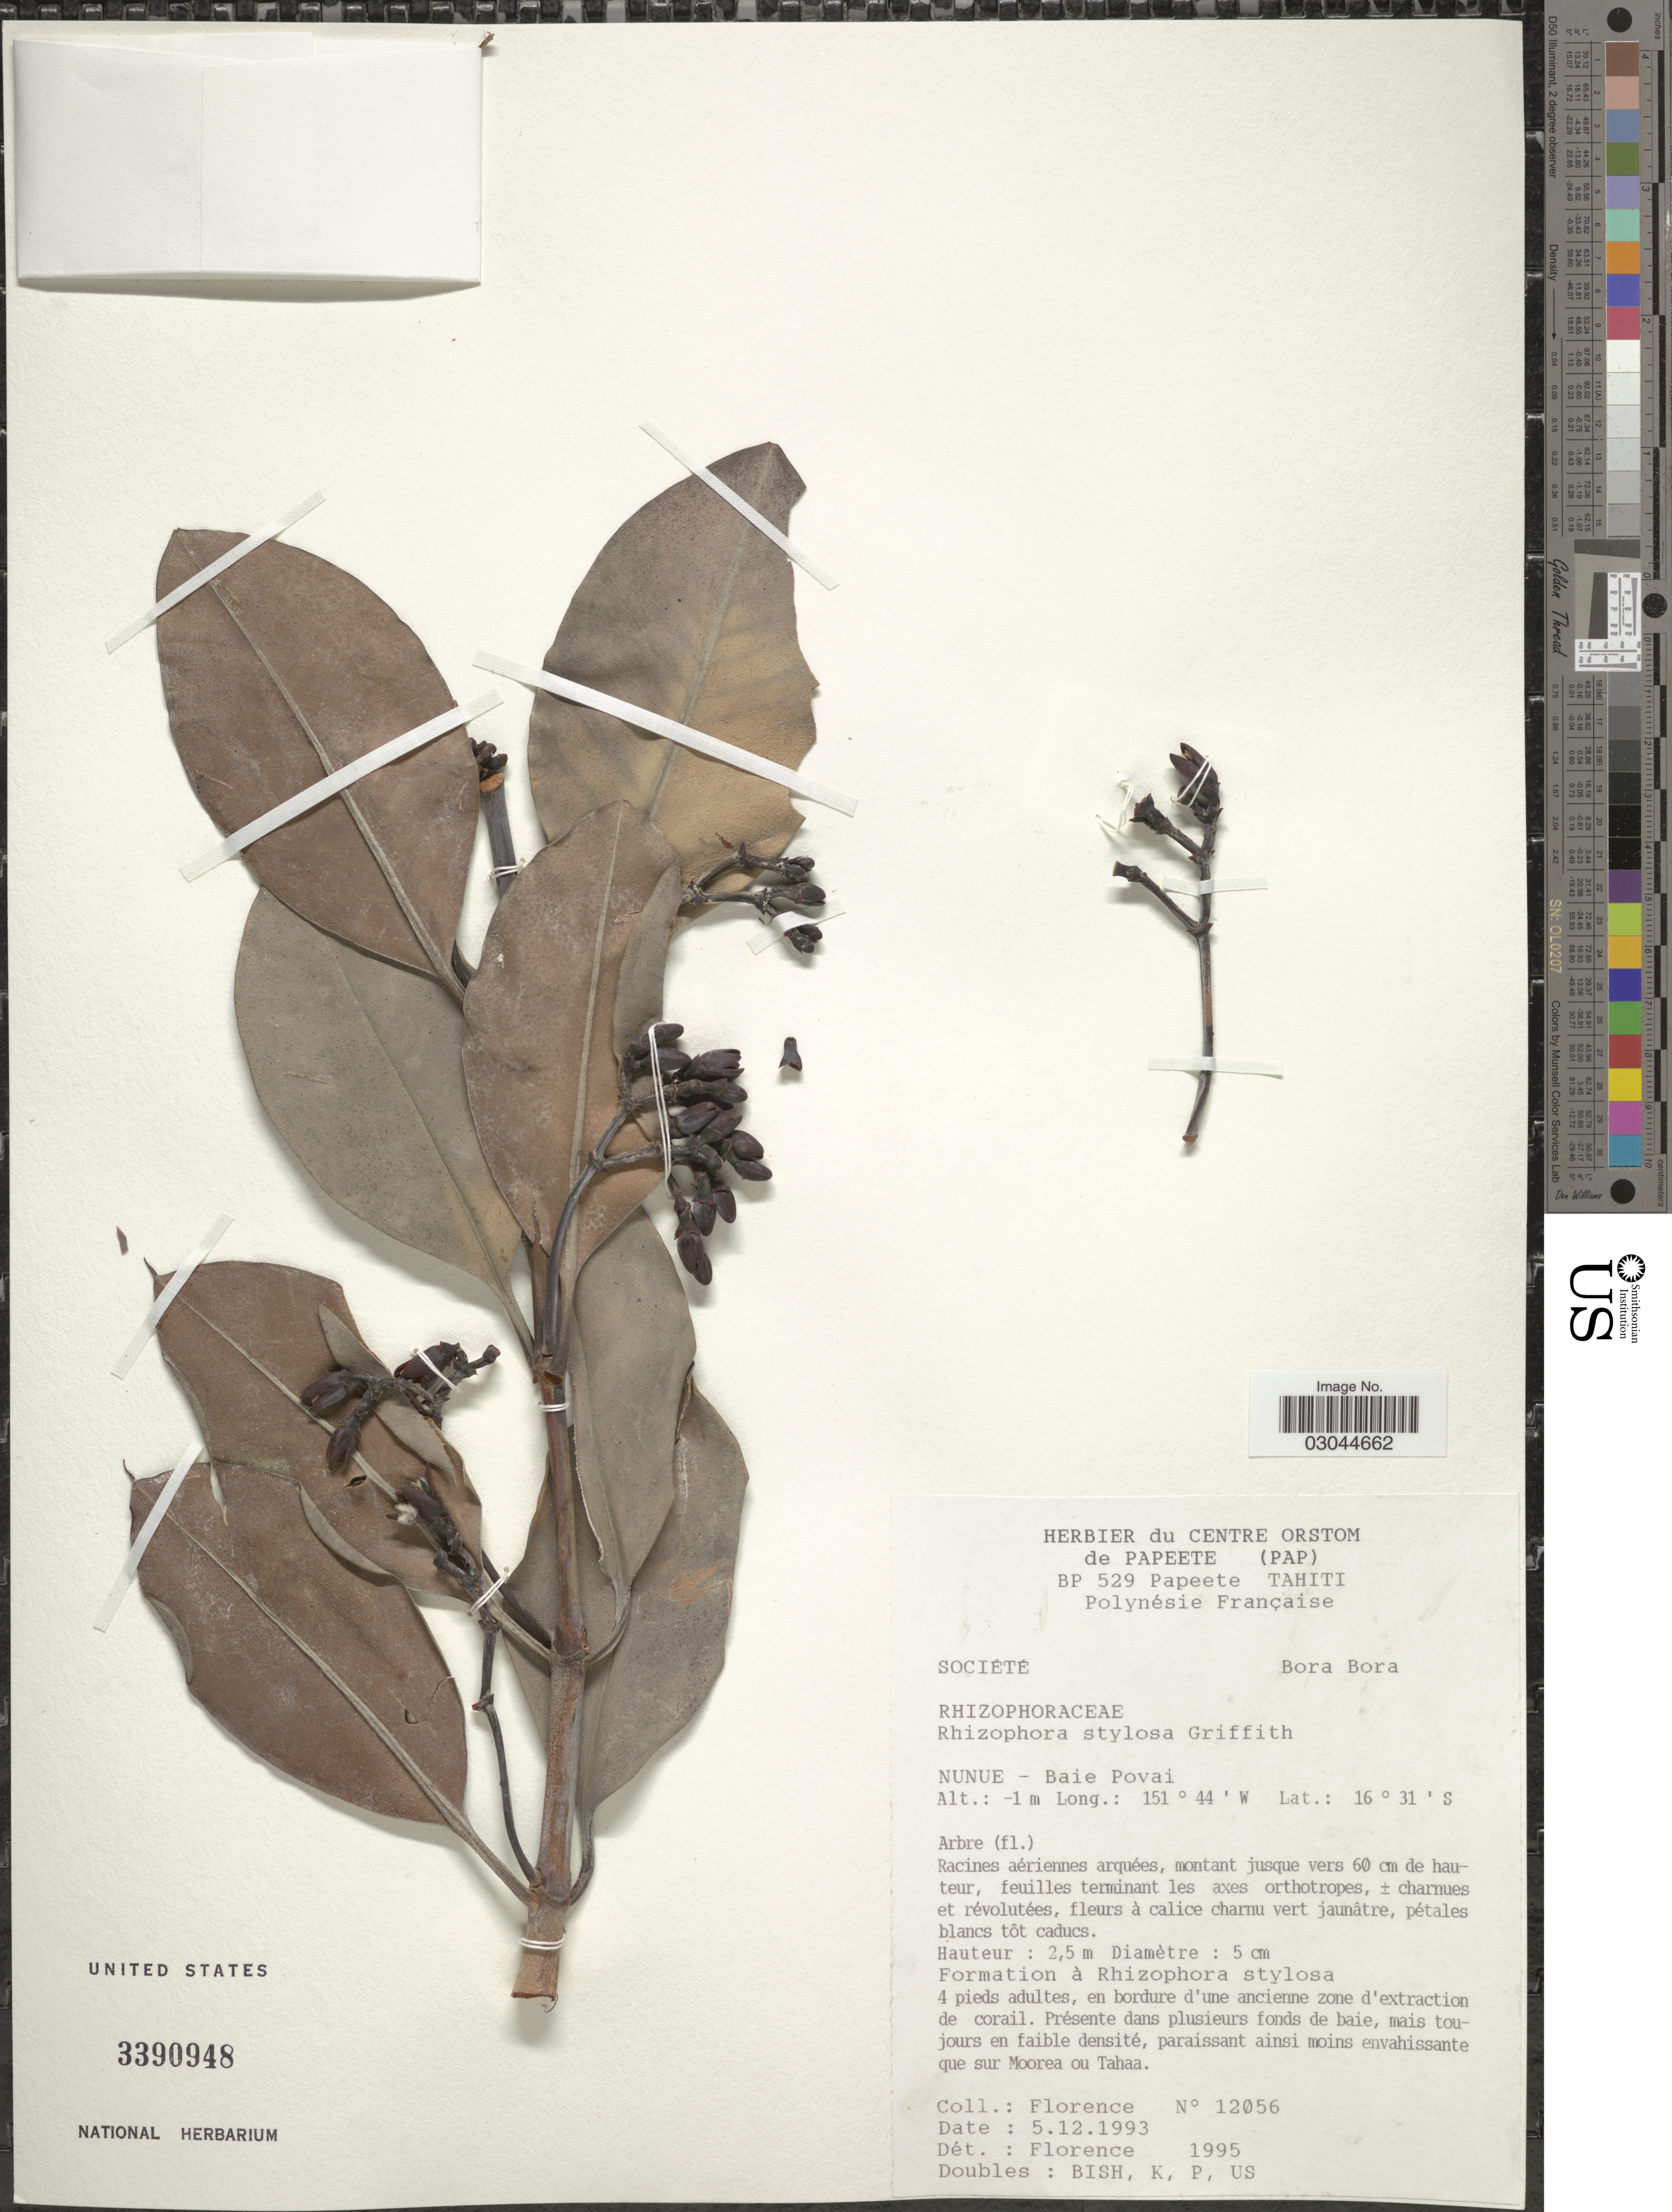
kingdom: Plantae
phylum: Tracheophyta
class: Magnoliopsida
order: Malpighiales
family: Rhizophoraceae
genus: Rhizophora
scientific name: Rhizophora stylosa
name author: Griff.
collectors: -. Florence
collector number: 12056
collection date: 1993-12-05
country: French Polynesia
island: Bora Bora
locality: Société Bora Bora. Nunue - Baie Povai, paraissant ainsi moins envahissante que sur Moorea ou Tahaa.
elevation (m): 1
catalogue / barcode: US 3390948